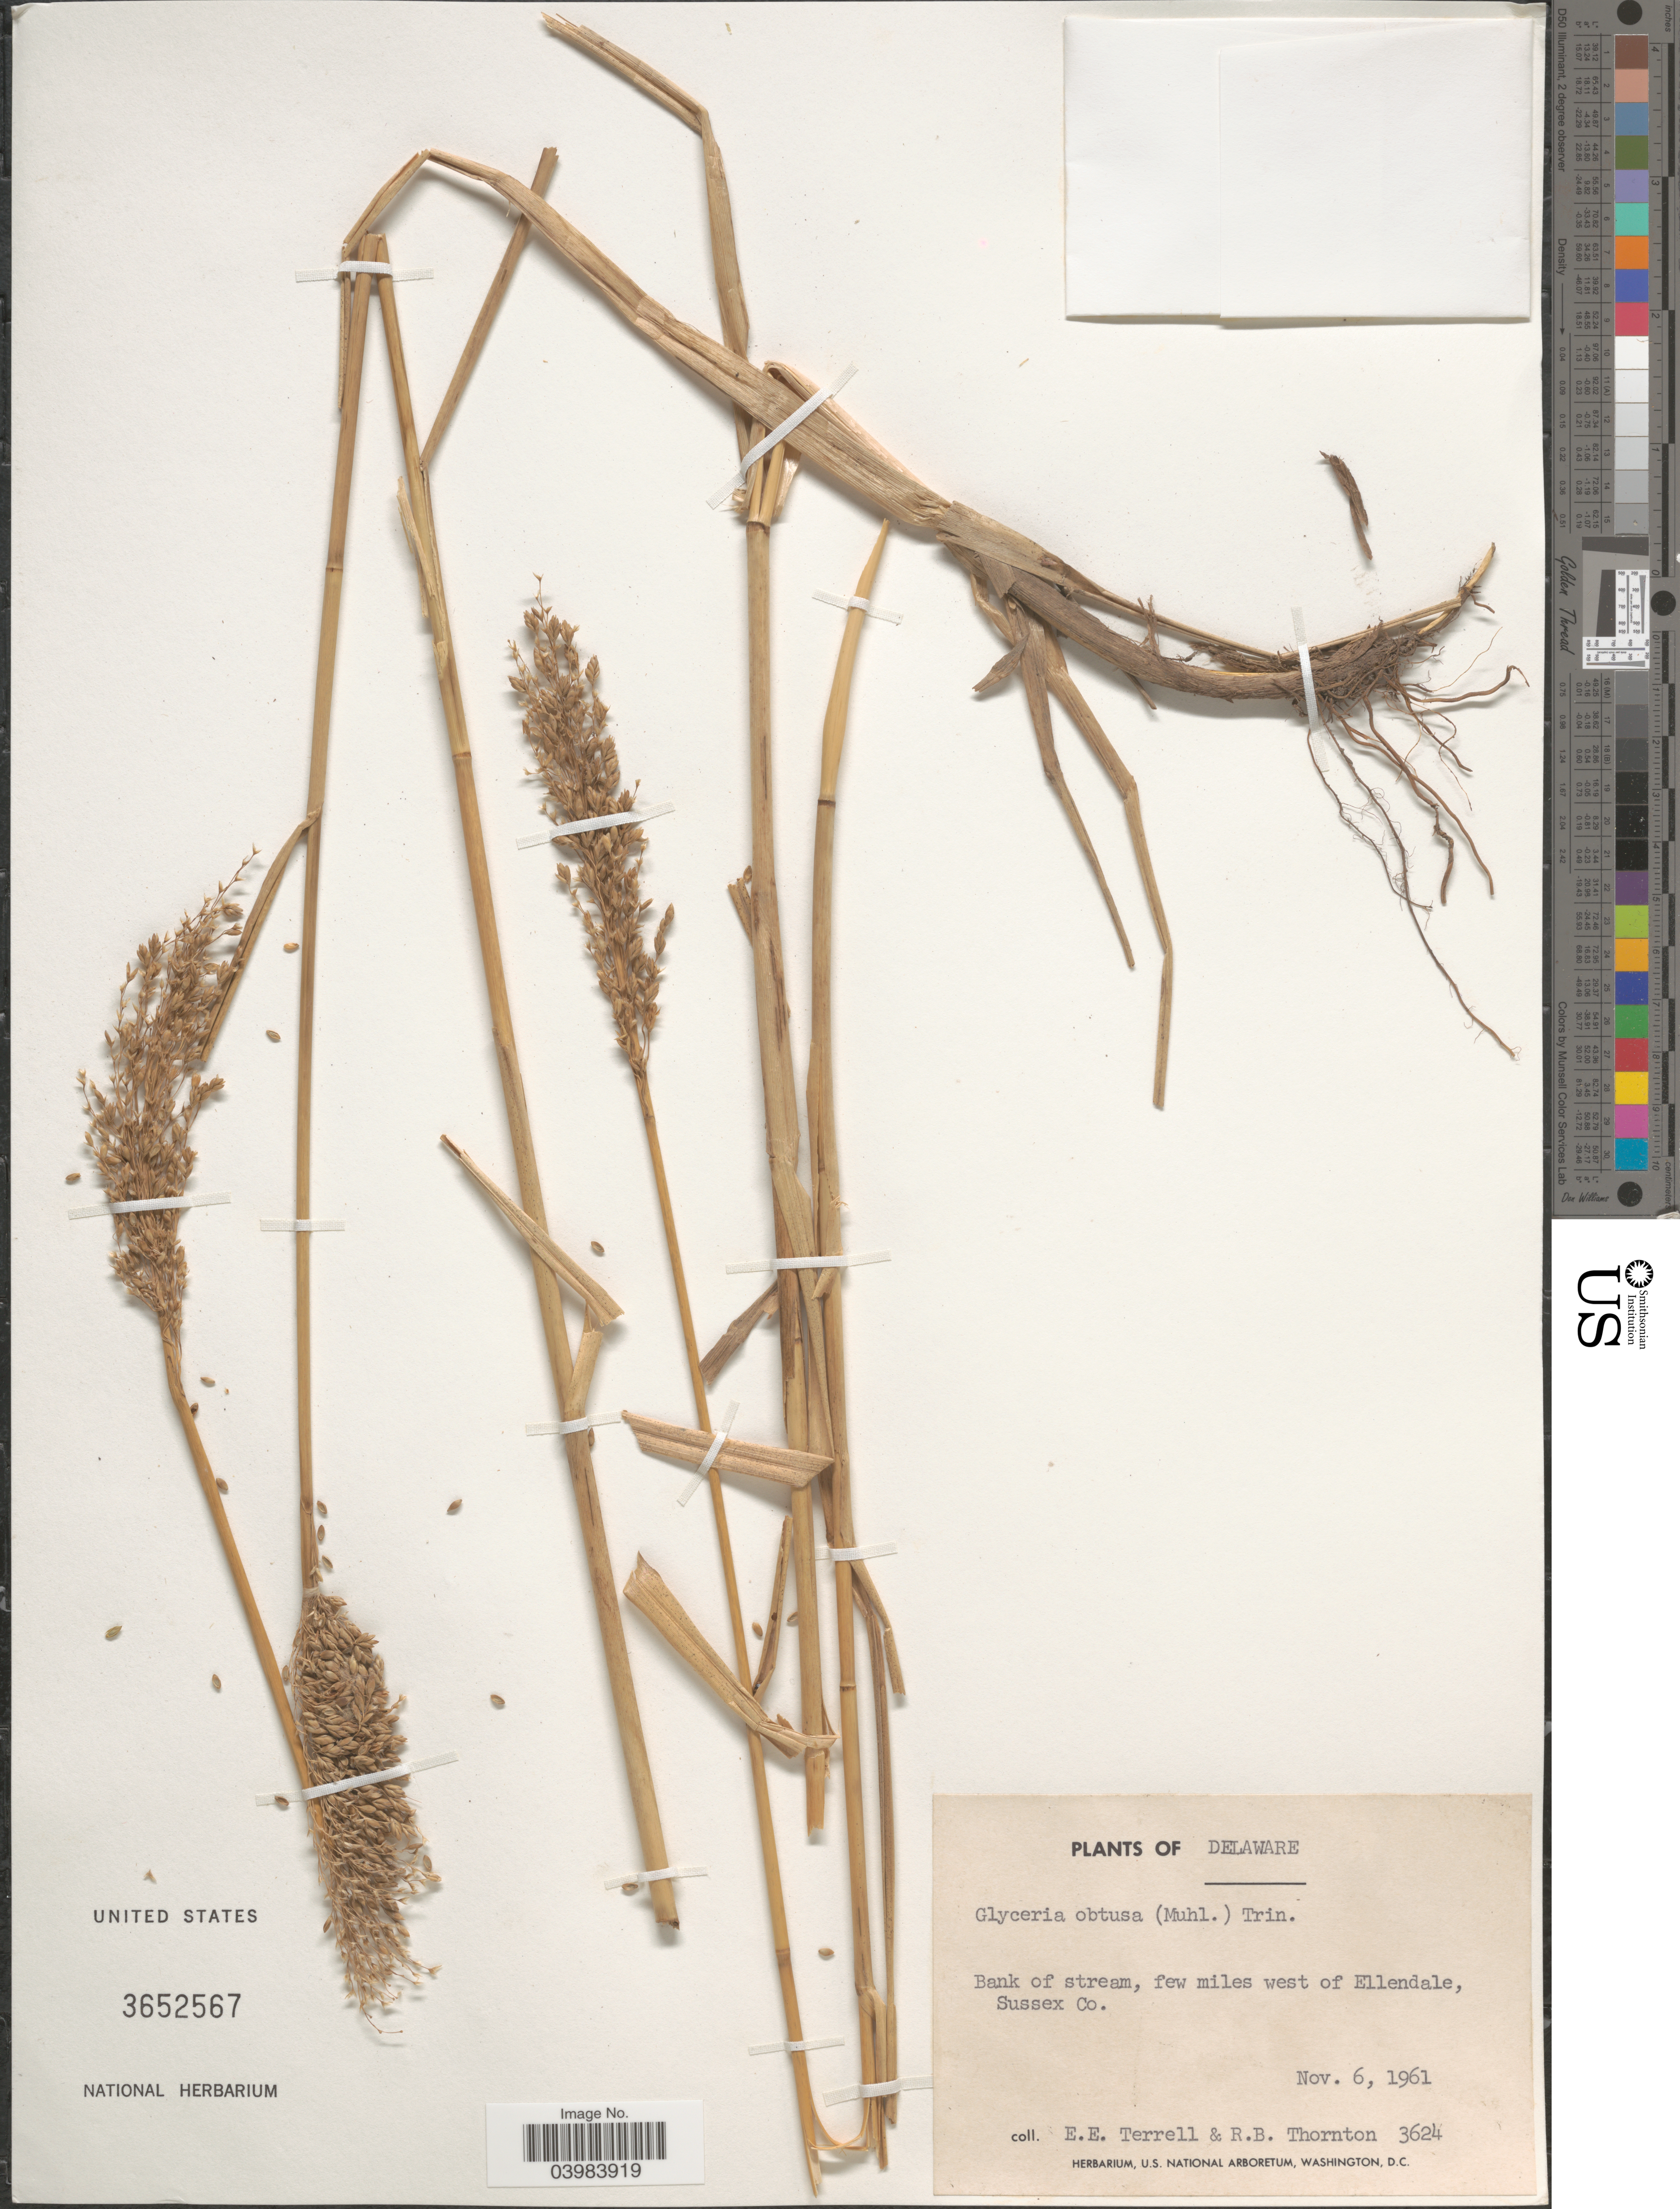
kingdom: Plantae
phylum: Tracheophyta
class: Liliopsida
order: Poales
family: Poaceae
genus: Glyceria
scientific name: Glyceria obtusa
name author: (Muhl.) Trin.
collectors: E. E. Terrell & R. Thornton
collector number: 3624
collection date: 1961-11-06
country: United States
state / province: Delaware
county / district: Sussex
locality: Bank of stream, few miles west of Ellendale, Sussex Co.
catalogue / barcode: US 3652567